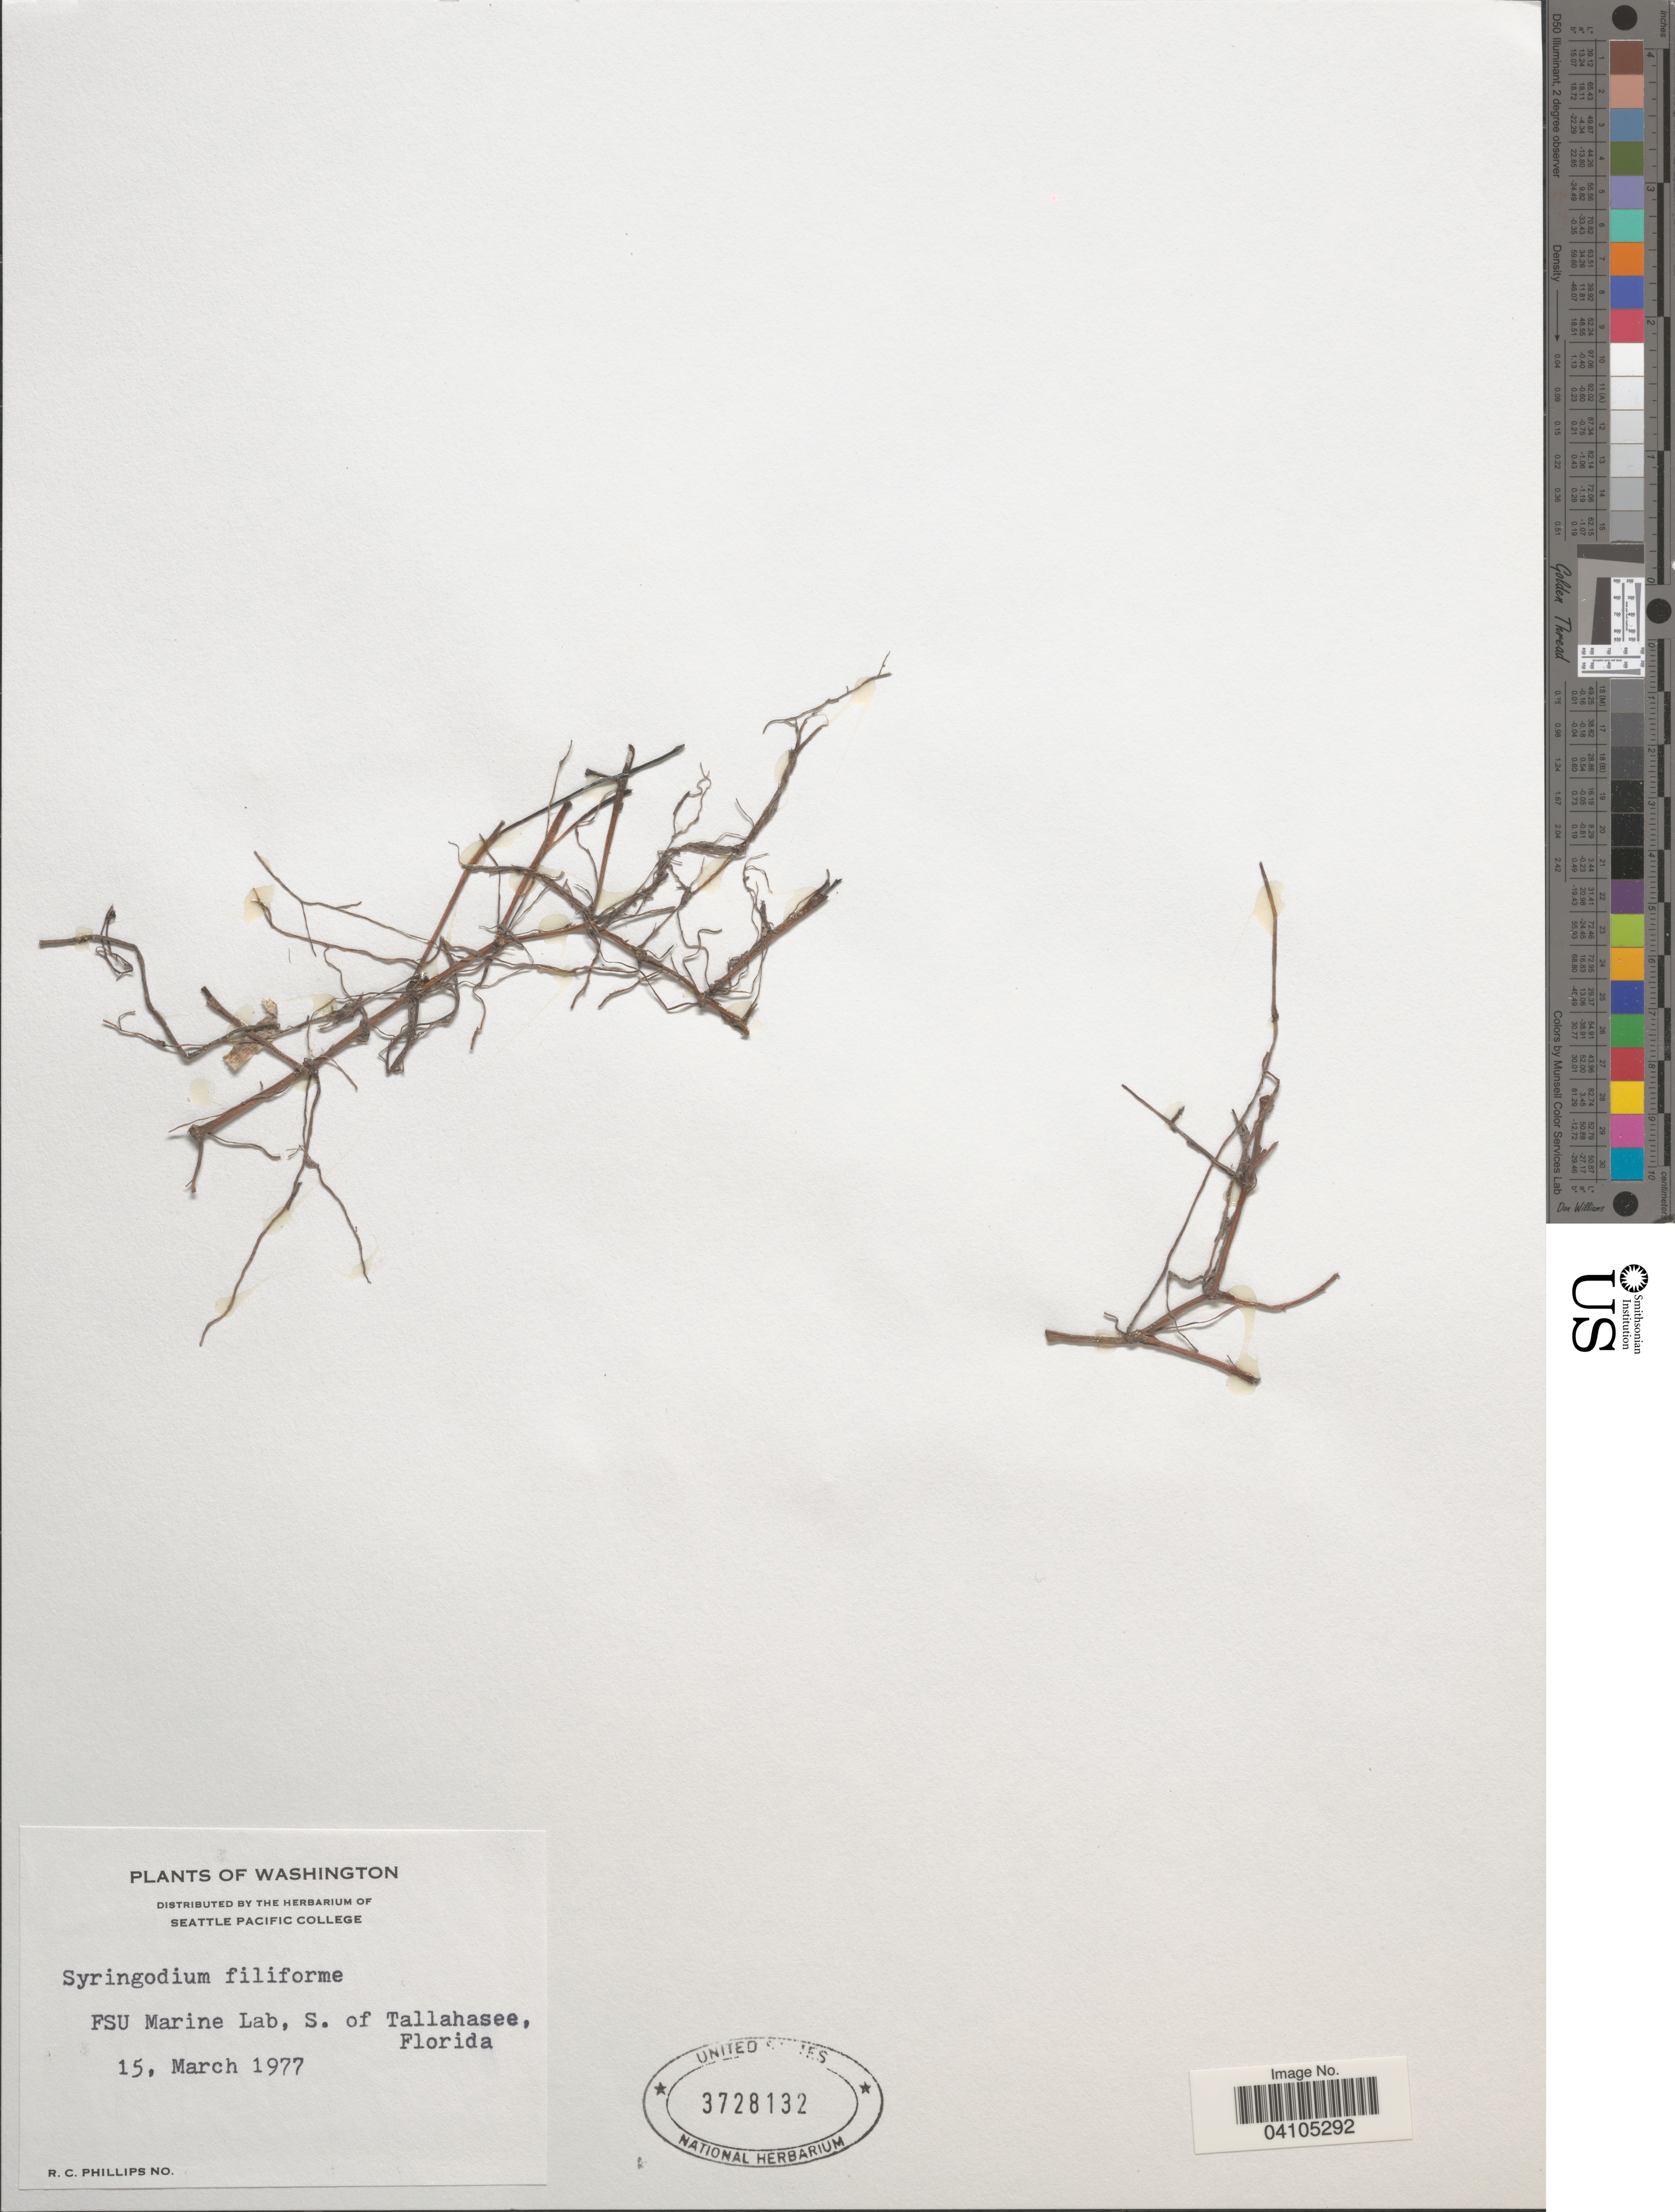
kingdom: Plantae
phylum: Tracheophyta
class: Liliopsida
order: Alismatales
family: Cymodoceaceae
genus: Syringodium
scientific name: Syringodium filiforme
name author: Kütz.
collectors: R. C. Phillips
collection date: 1977-03-15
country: United States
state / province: Florida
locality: FSU Marine Lab, S. of Tallahasee.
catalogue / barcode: US 3728132